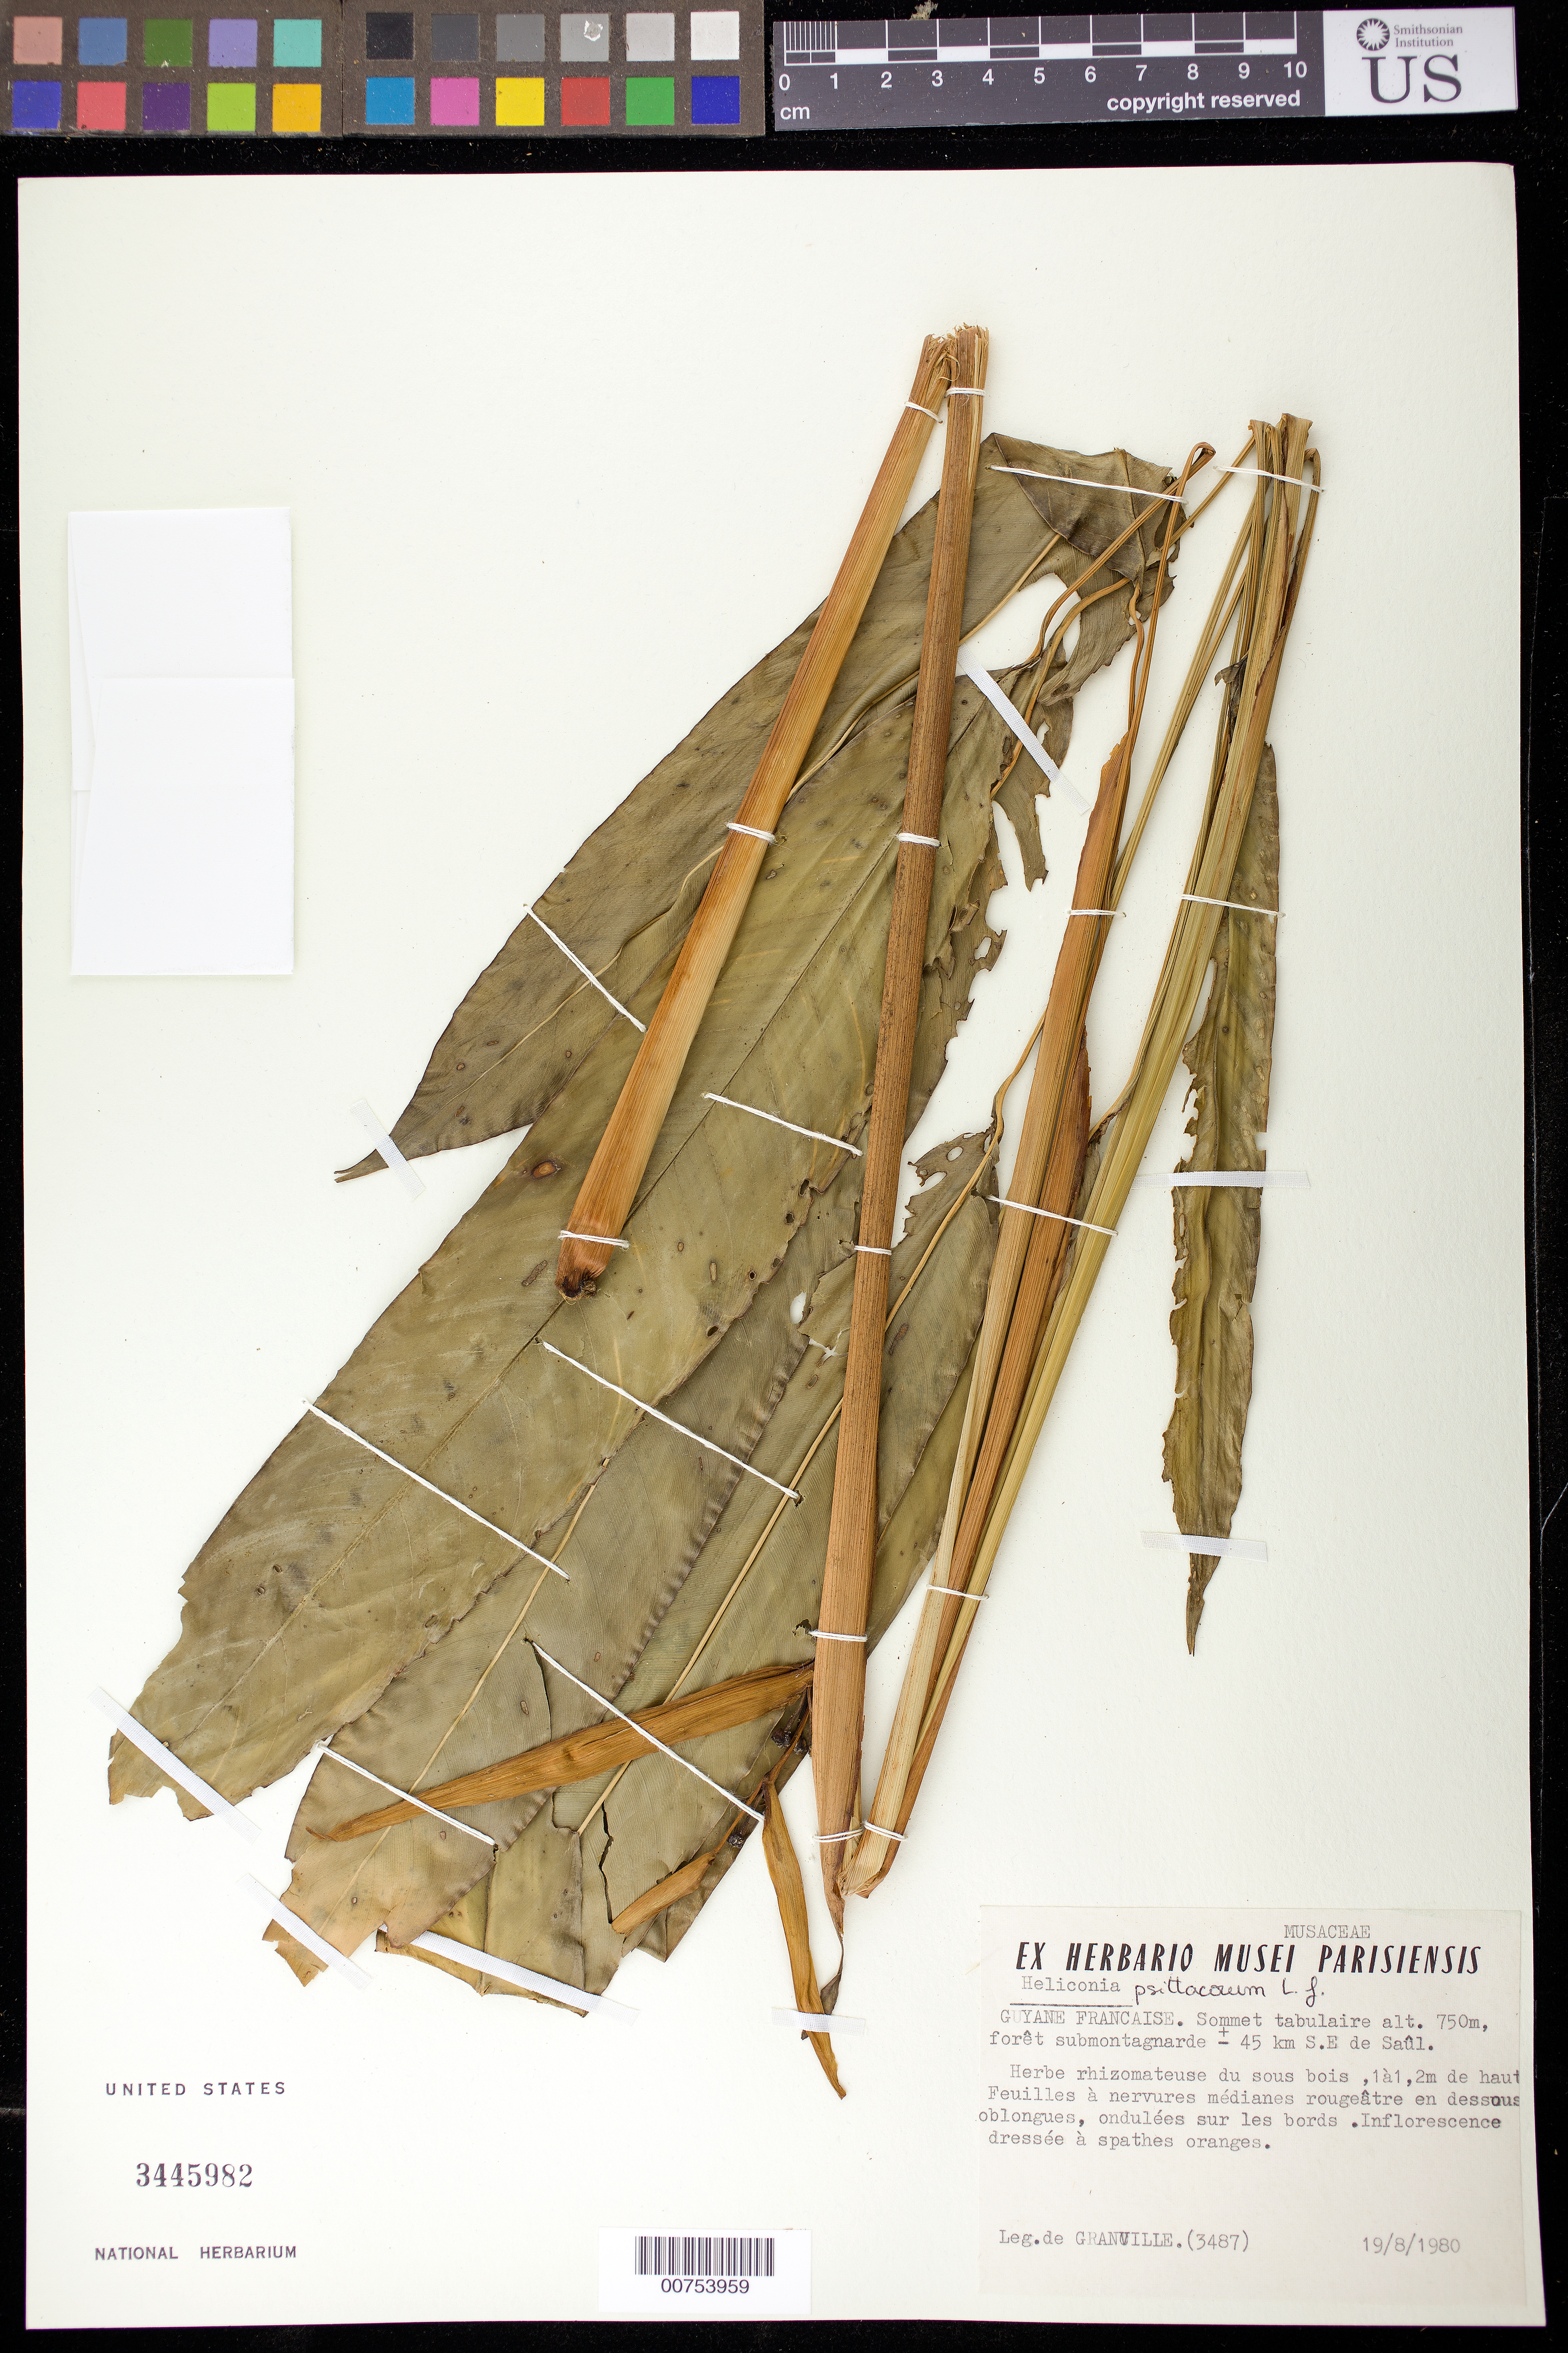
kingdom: Plantae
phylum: Tracheophyta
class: Liliopsida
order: Zingiberales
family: Heliconiaceae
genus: Heliconia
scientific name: Heliconia psittacorum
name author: L. f.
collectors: J.-J. de Granville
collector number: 3487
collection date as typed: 19-Aug-80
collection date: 1980-08-19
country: French Guiana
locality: Saül, 45 km SE of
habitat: Submontane forest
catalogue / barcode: US 3445982